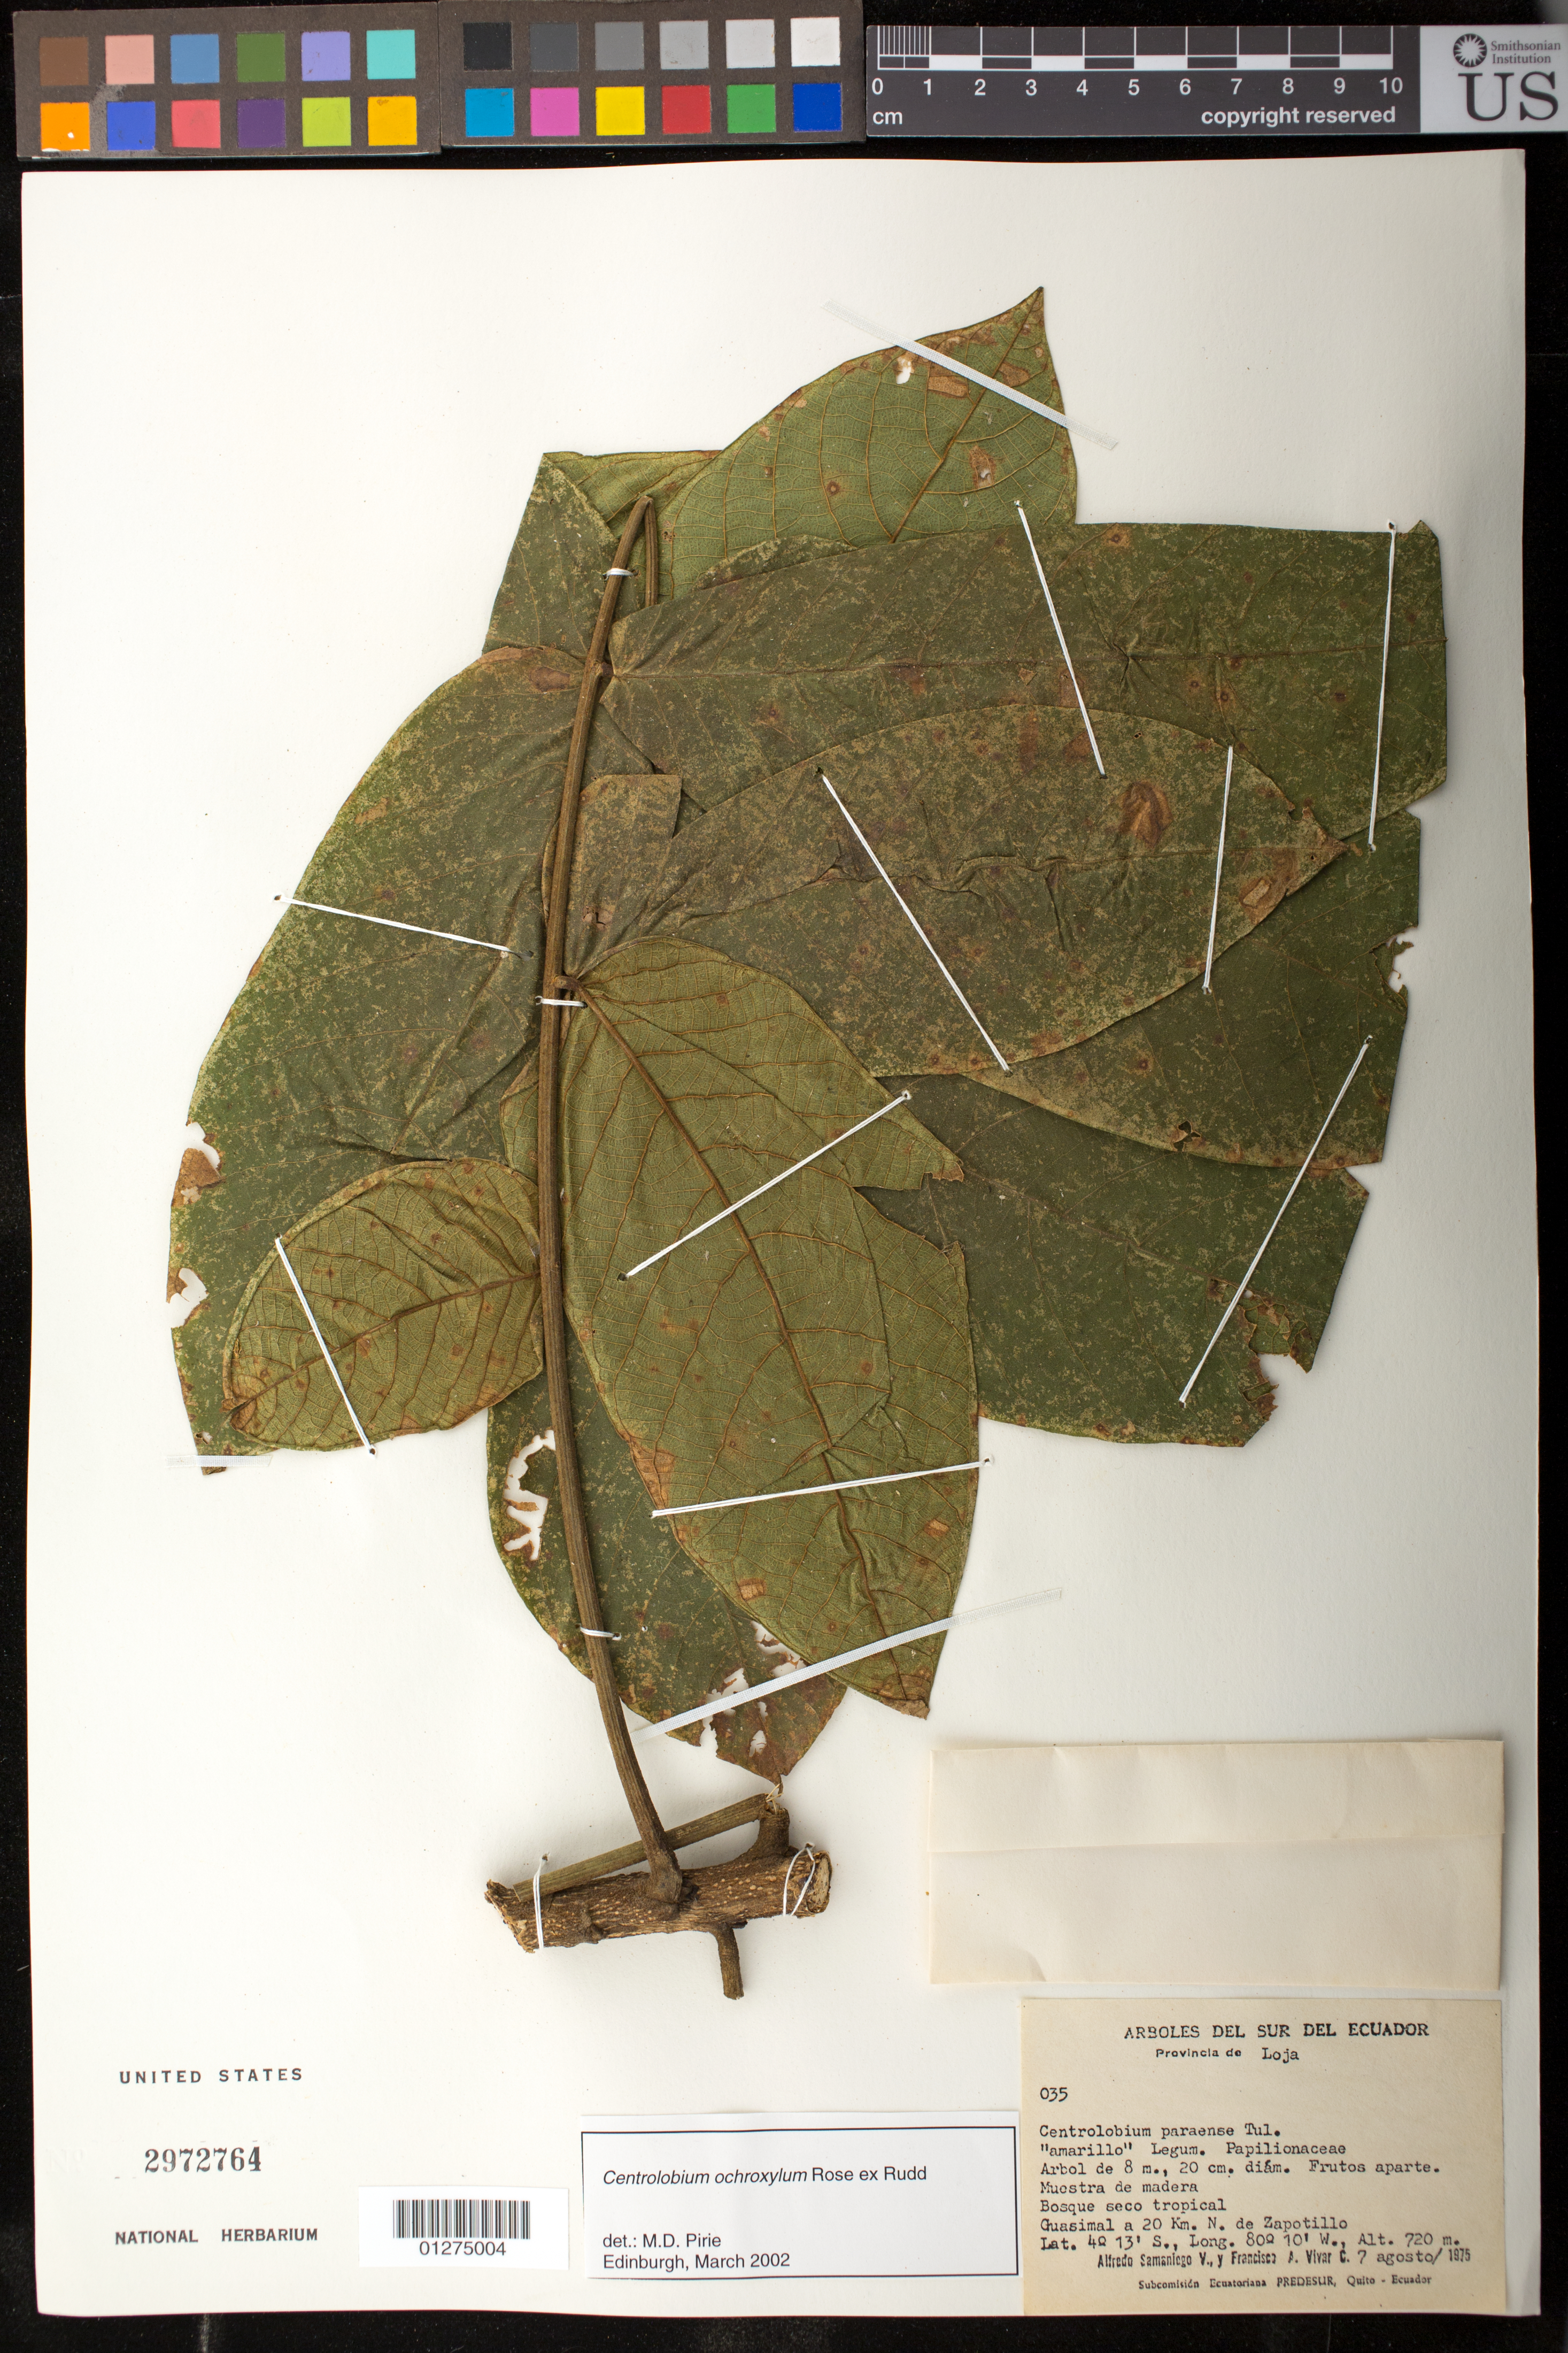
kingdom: Plantae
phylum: Tracheophyta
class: Magnoliopsida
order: Fabales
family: Fabaceae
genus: Centrolobium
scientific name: Centrolobium ochroxylum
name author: Rose ex Rudd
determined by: Pirie, M. D., (U)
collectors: A. V. Samaniego & F. A. Vivar C.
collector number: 035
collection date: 1975-08-07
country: Ecuador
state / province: Loja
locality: Guasimal a 20 Km. N. de Zapotillo.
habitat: bosque seco tropical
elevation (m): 720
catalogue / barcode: US 2972764